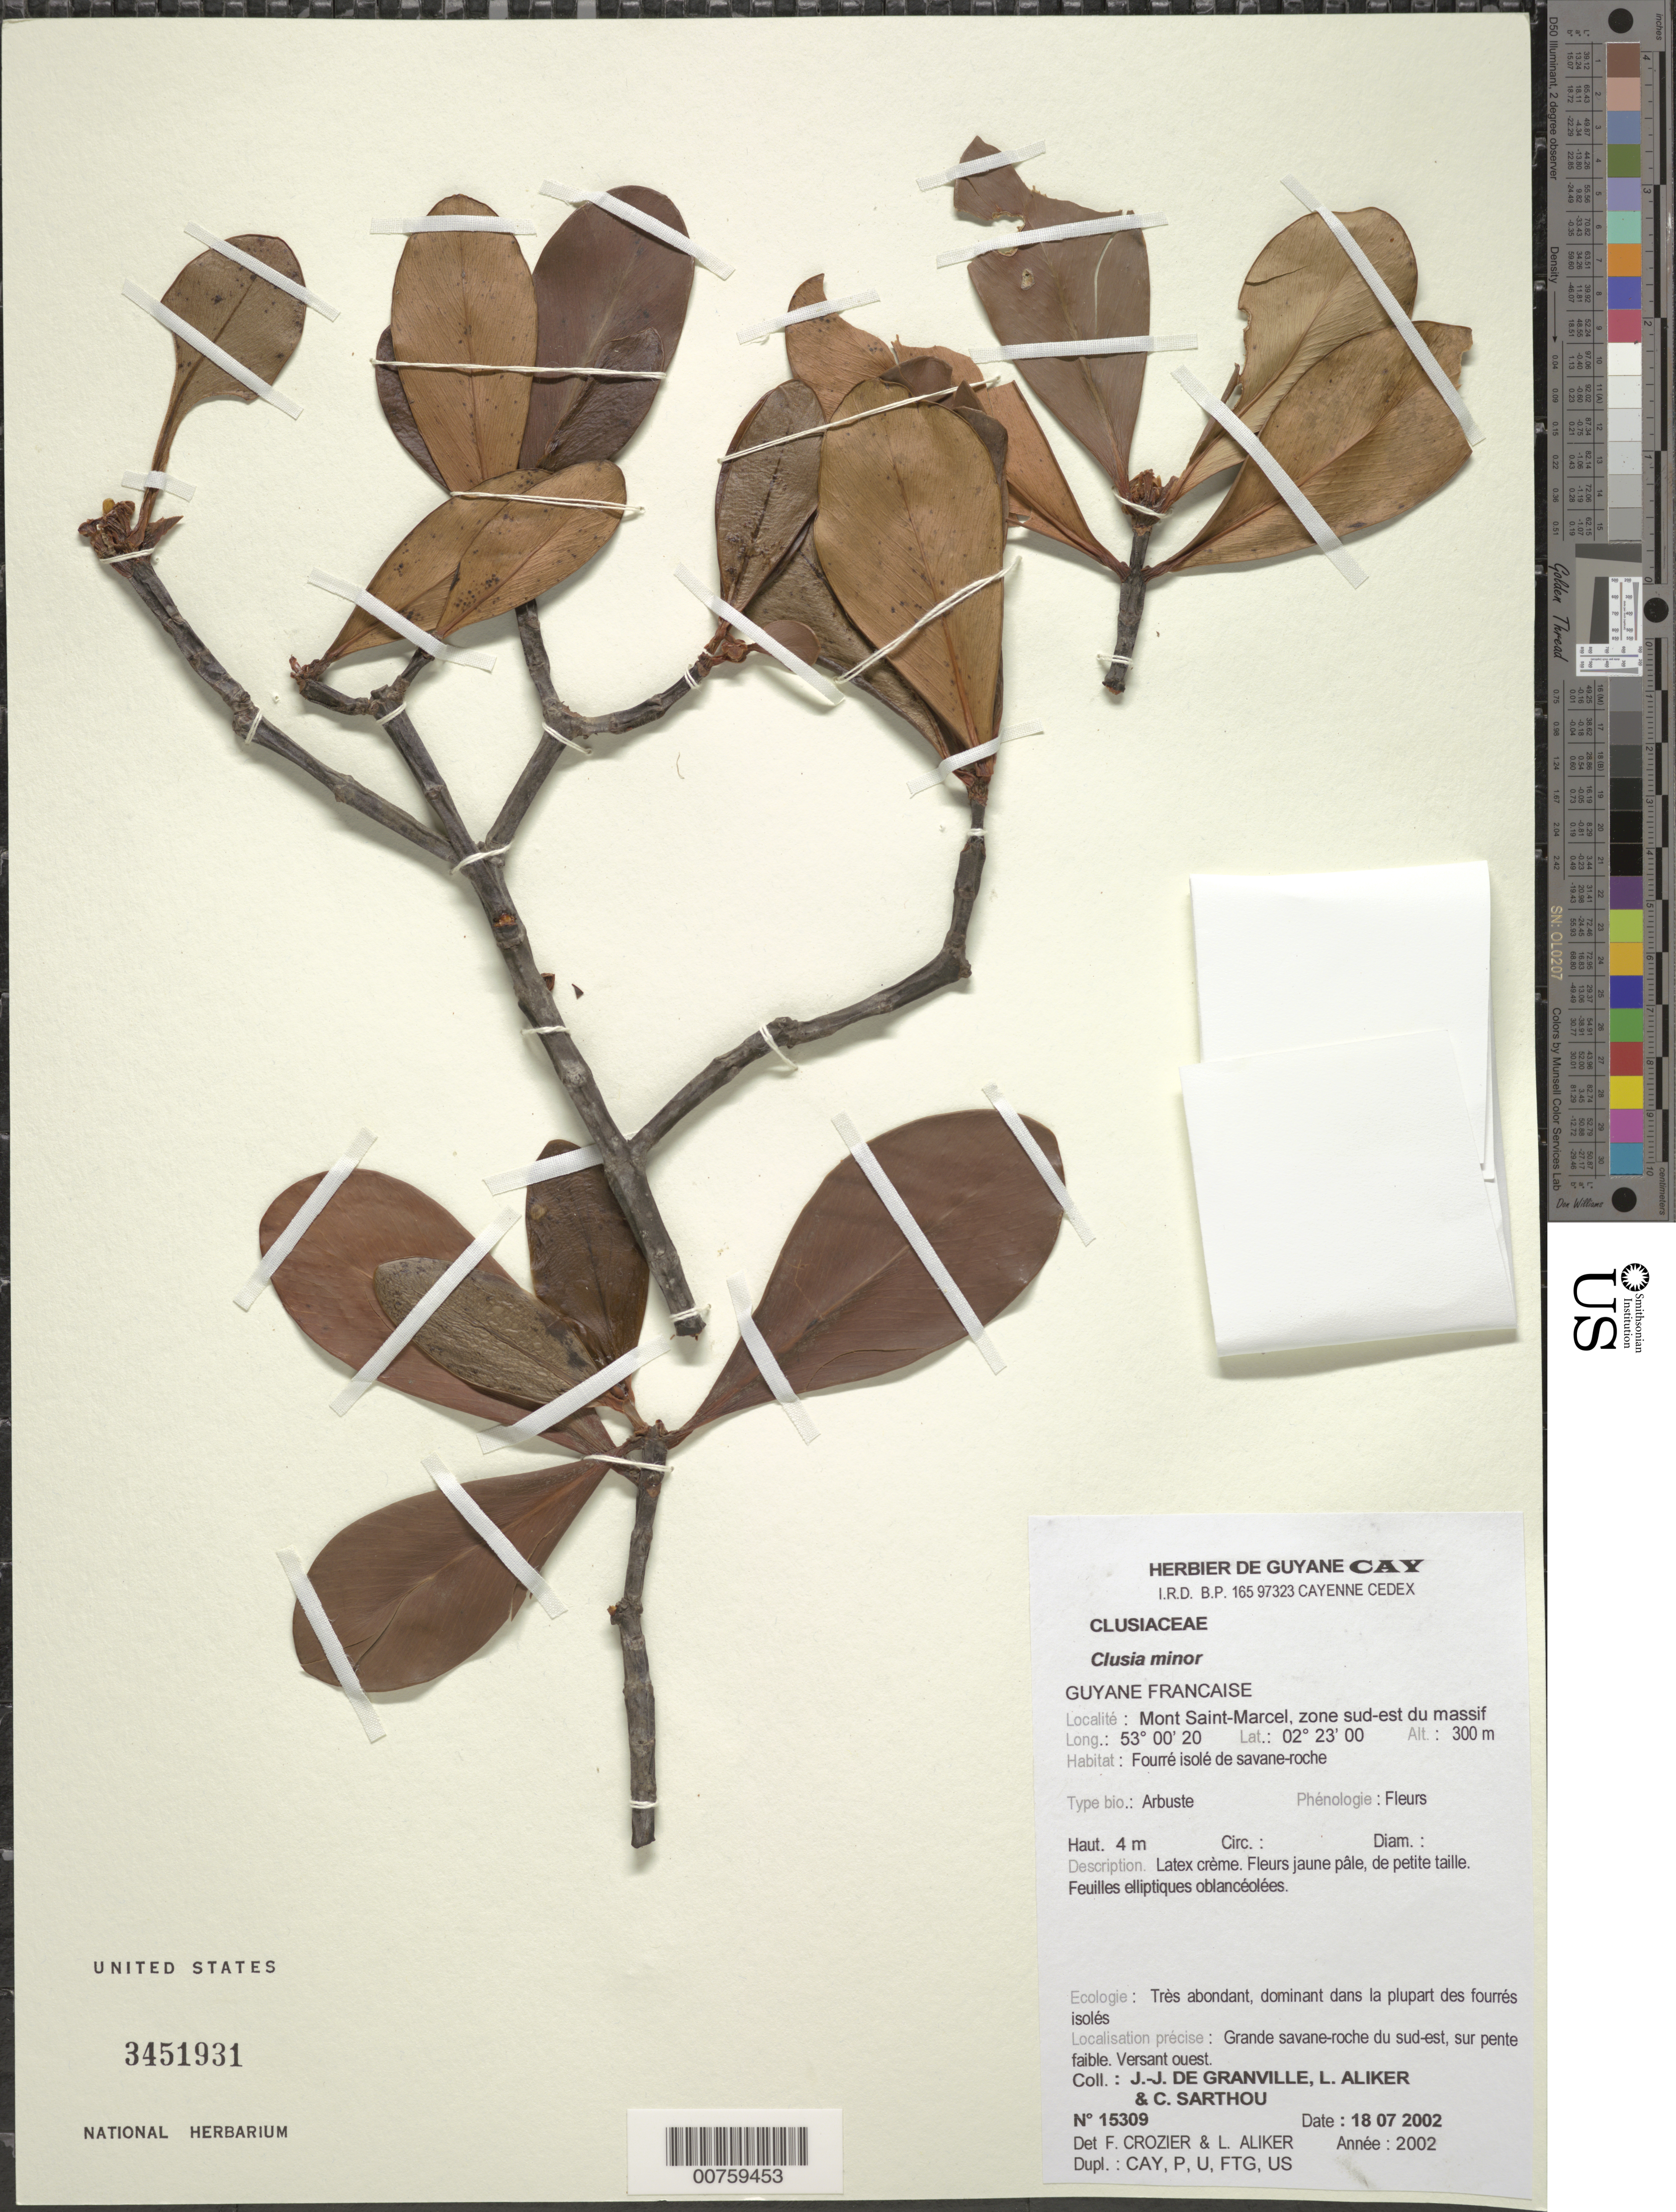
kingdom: Plantae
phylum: Tracheophyta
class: Magnoliopsida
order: Malpighiales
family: Clusiaceae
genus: Clusia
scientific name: Clusia minor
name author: L.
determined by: Crozier, F.; Aliker, L.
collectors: J.-J. de Granville, L. Aliker & C. Sarthou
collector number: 15309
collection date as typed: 18-Jul-02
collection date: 2002-07-18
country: French Guiana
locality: Mont Saint-Marcel, zone Sud-Est du massif, Bassin de l'Yaloupi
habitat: Fourré isolé de savane-roche; sur pente faible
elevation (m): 300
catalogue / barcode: US 3451931